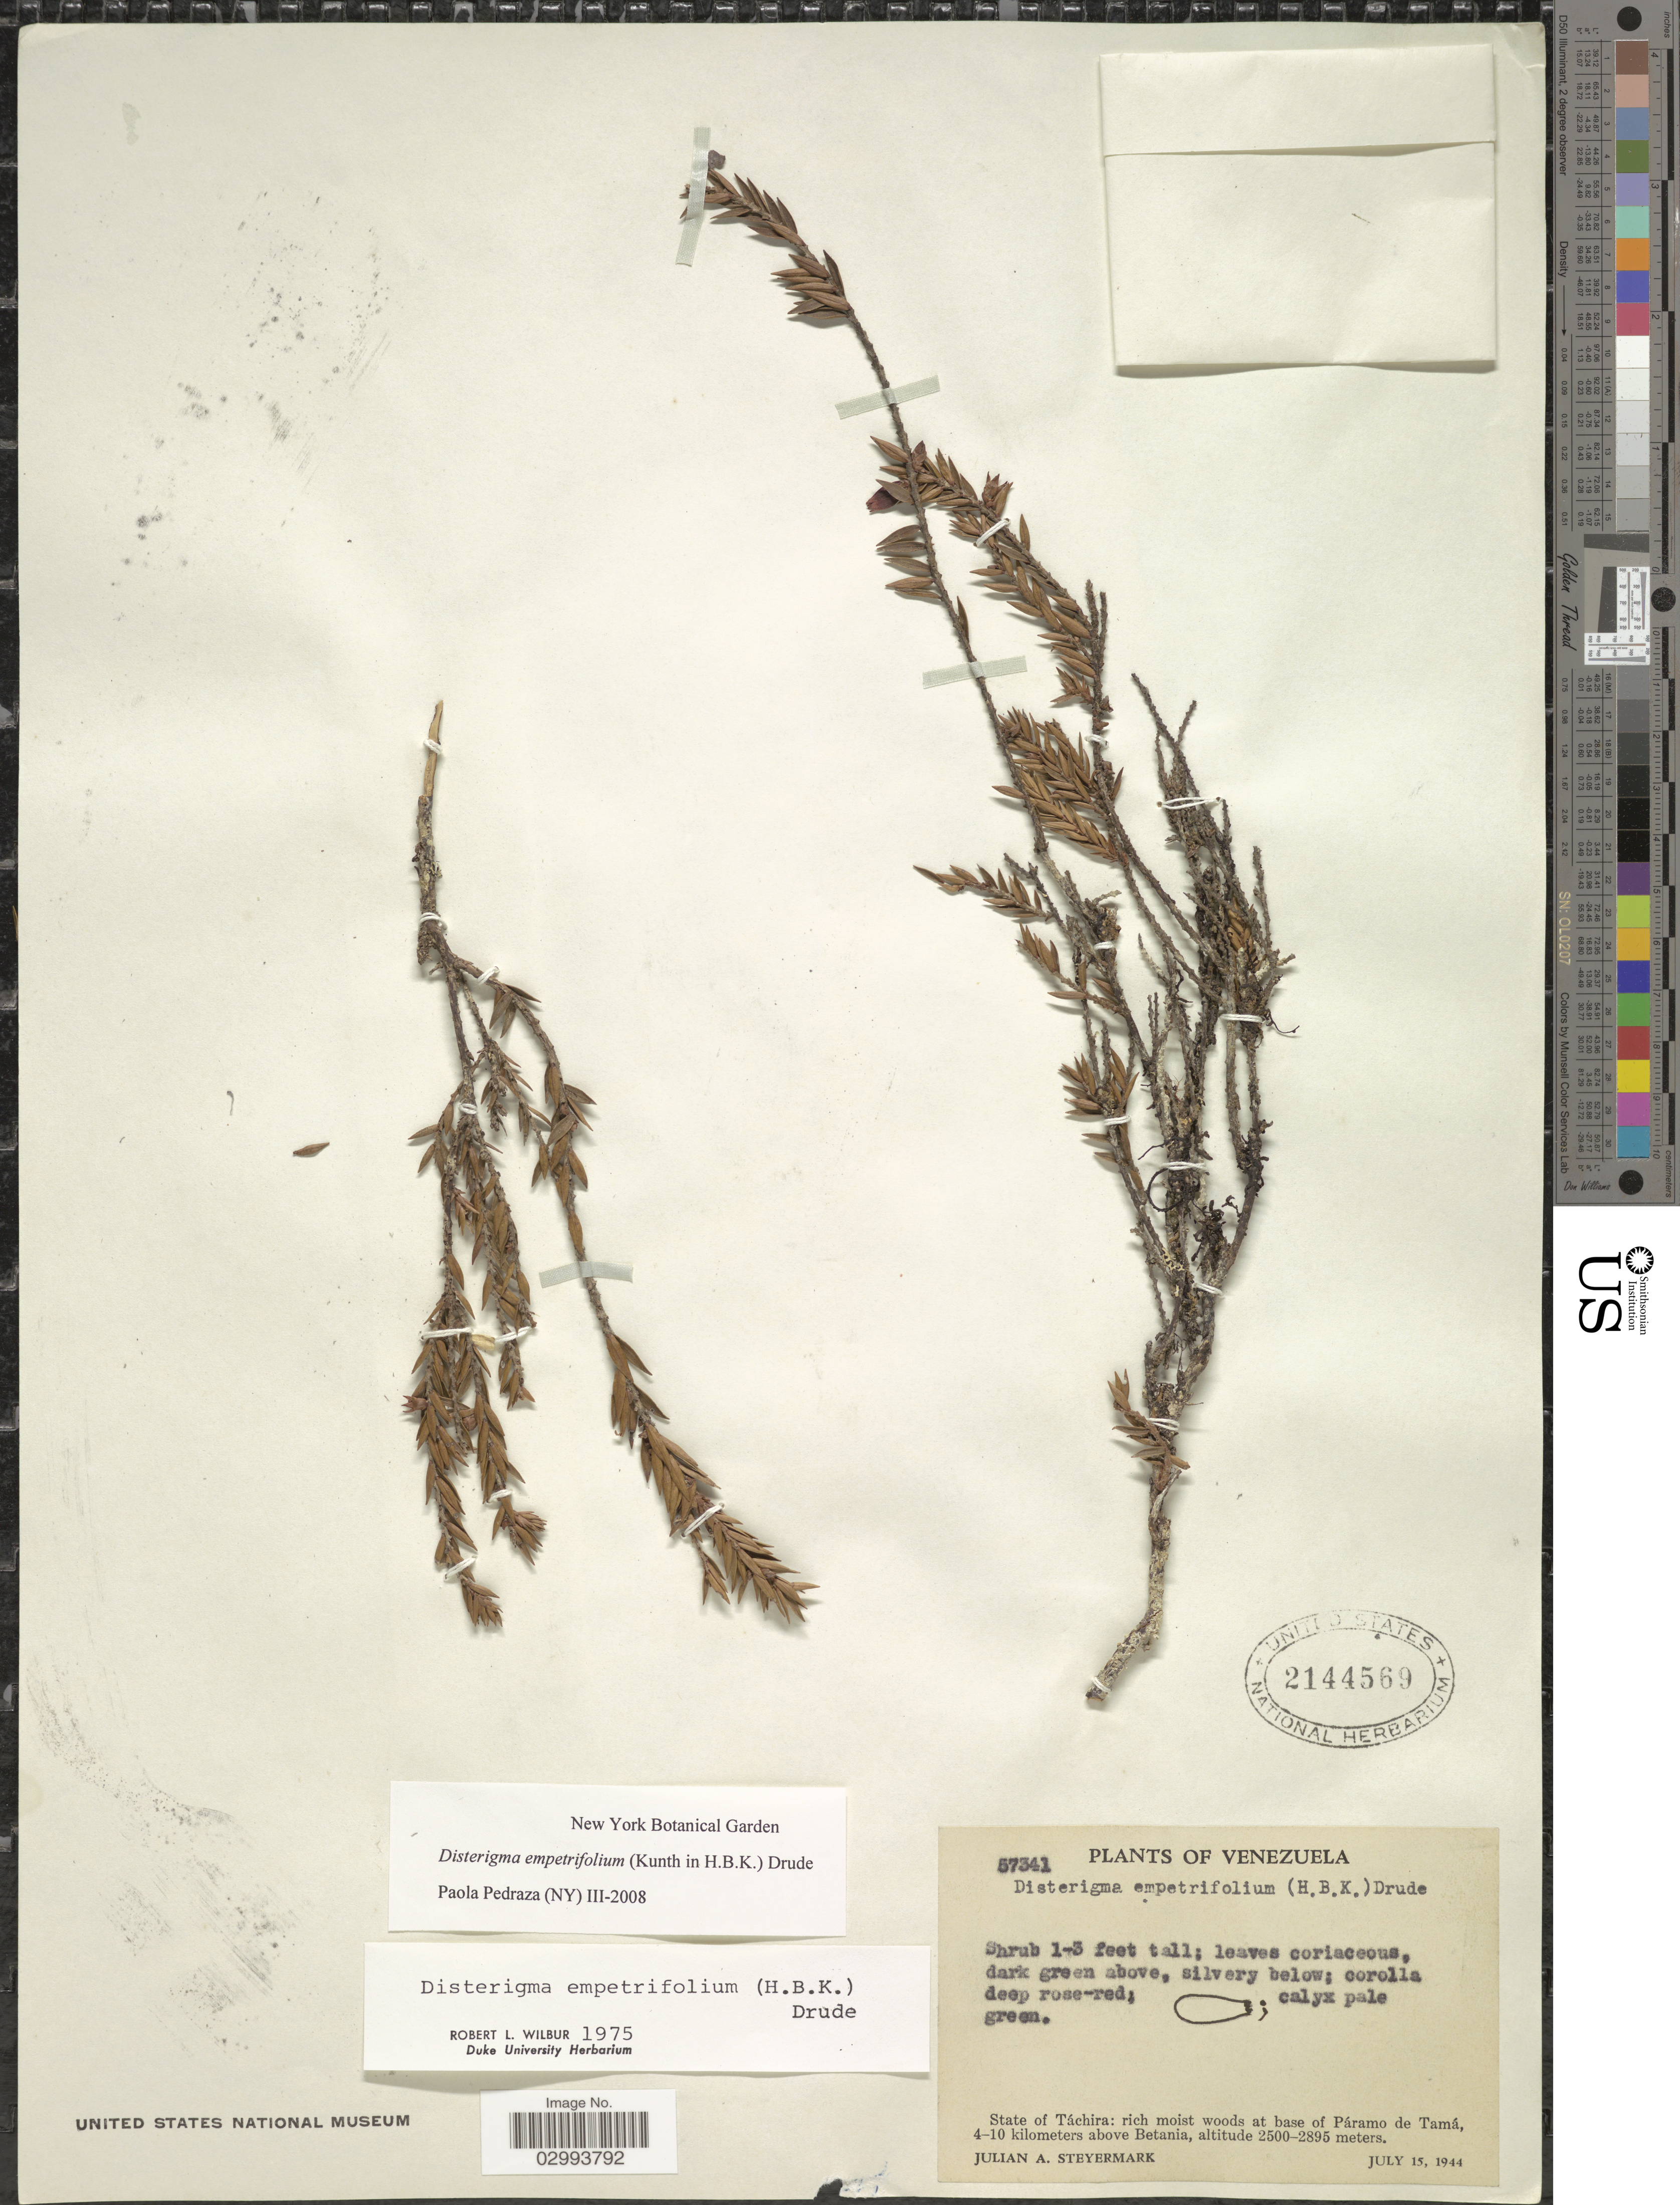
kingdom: Plantae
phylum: Tracheophyta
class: Magnoliopsida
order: Ericales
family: Ericaceae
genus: Disterigma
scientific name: Disterigma empetrifolium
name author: (Kunth) Drude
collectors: J. Steyermark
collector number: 57341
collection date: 1944-07-15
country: Venezuela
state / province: Tachira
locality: Rich moist wood at base of Páramo de Tamá, 4-10 kilometers above Betania.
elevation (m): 2500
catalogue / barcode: US 2144569